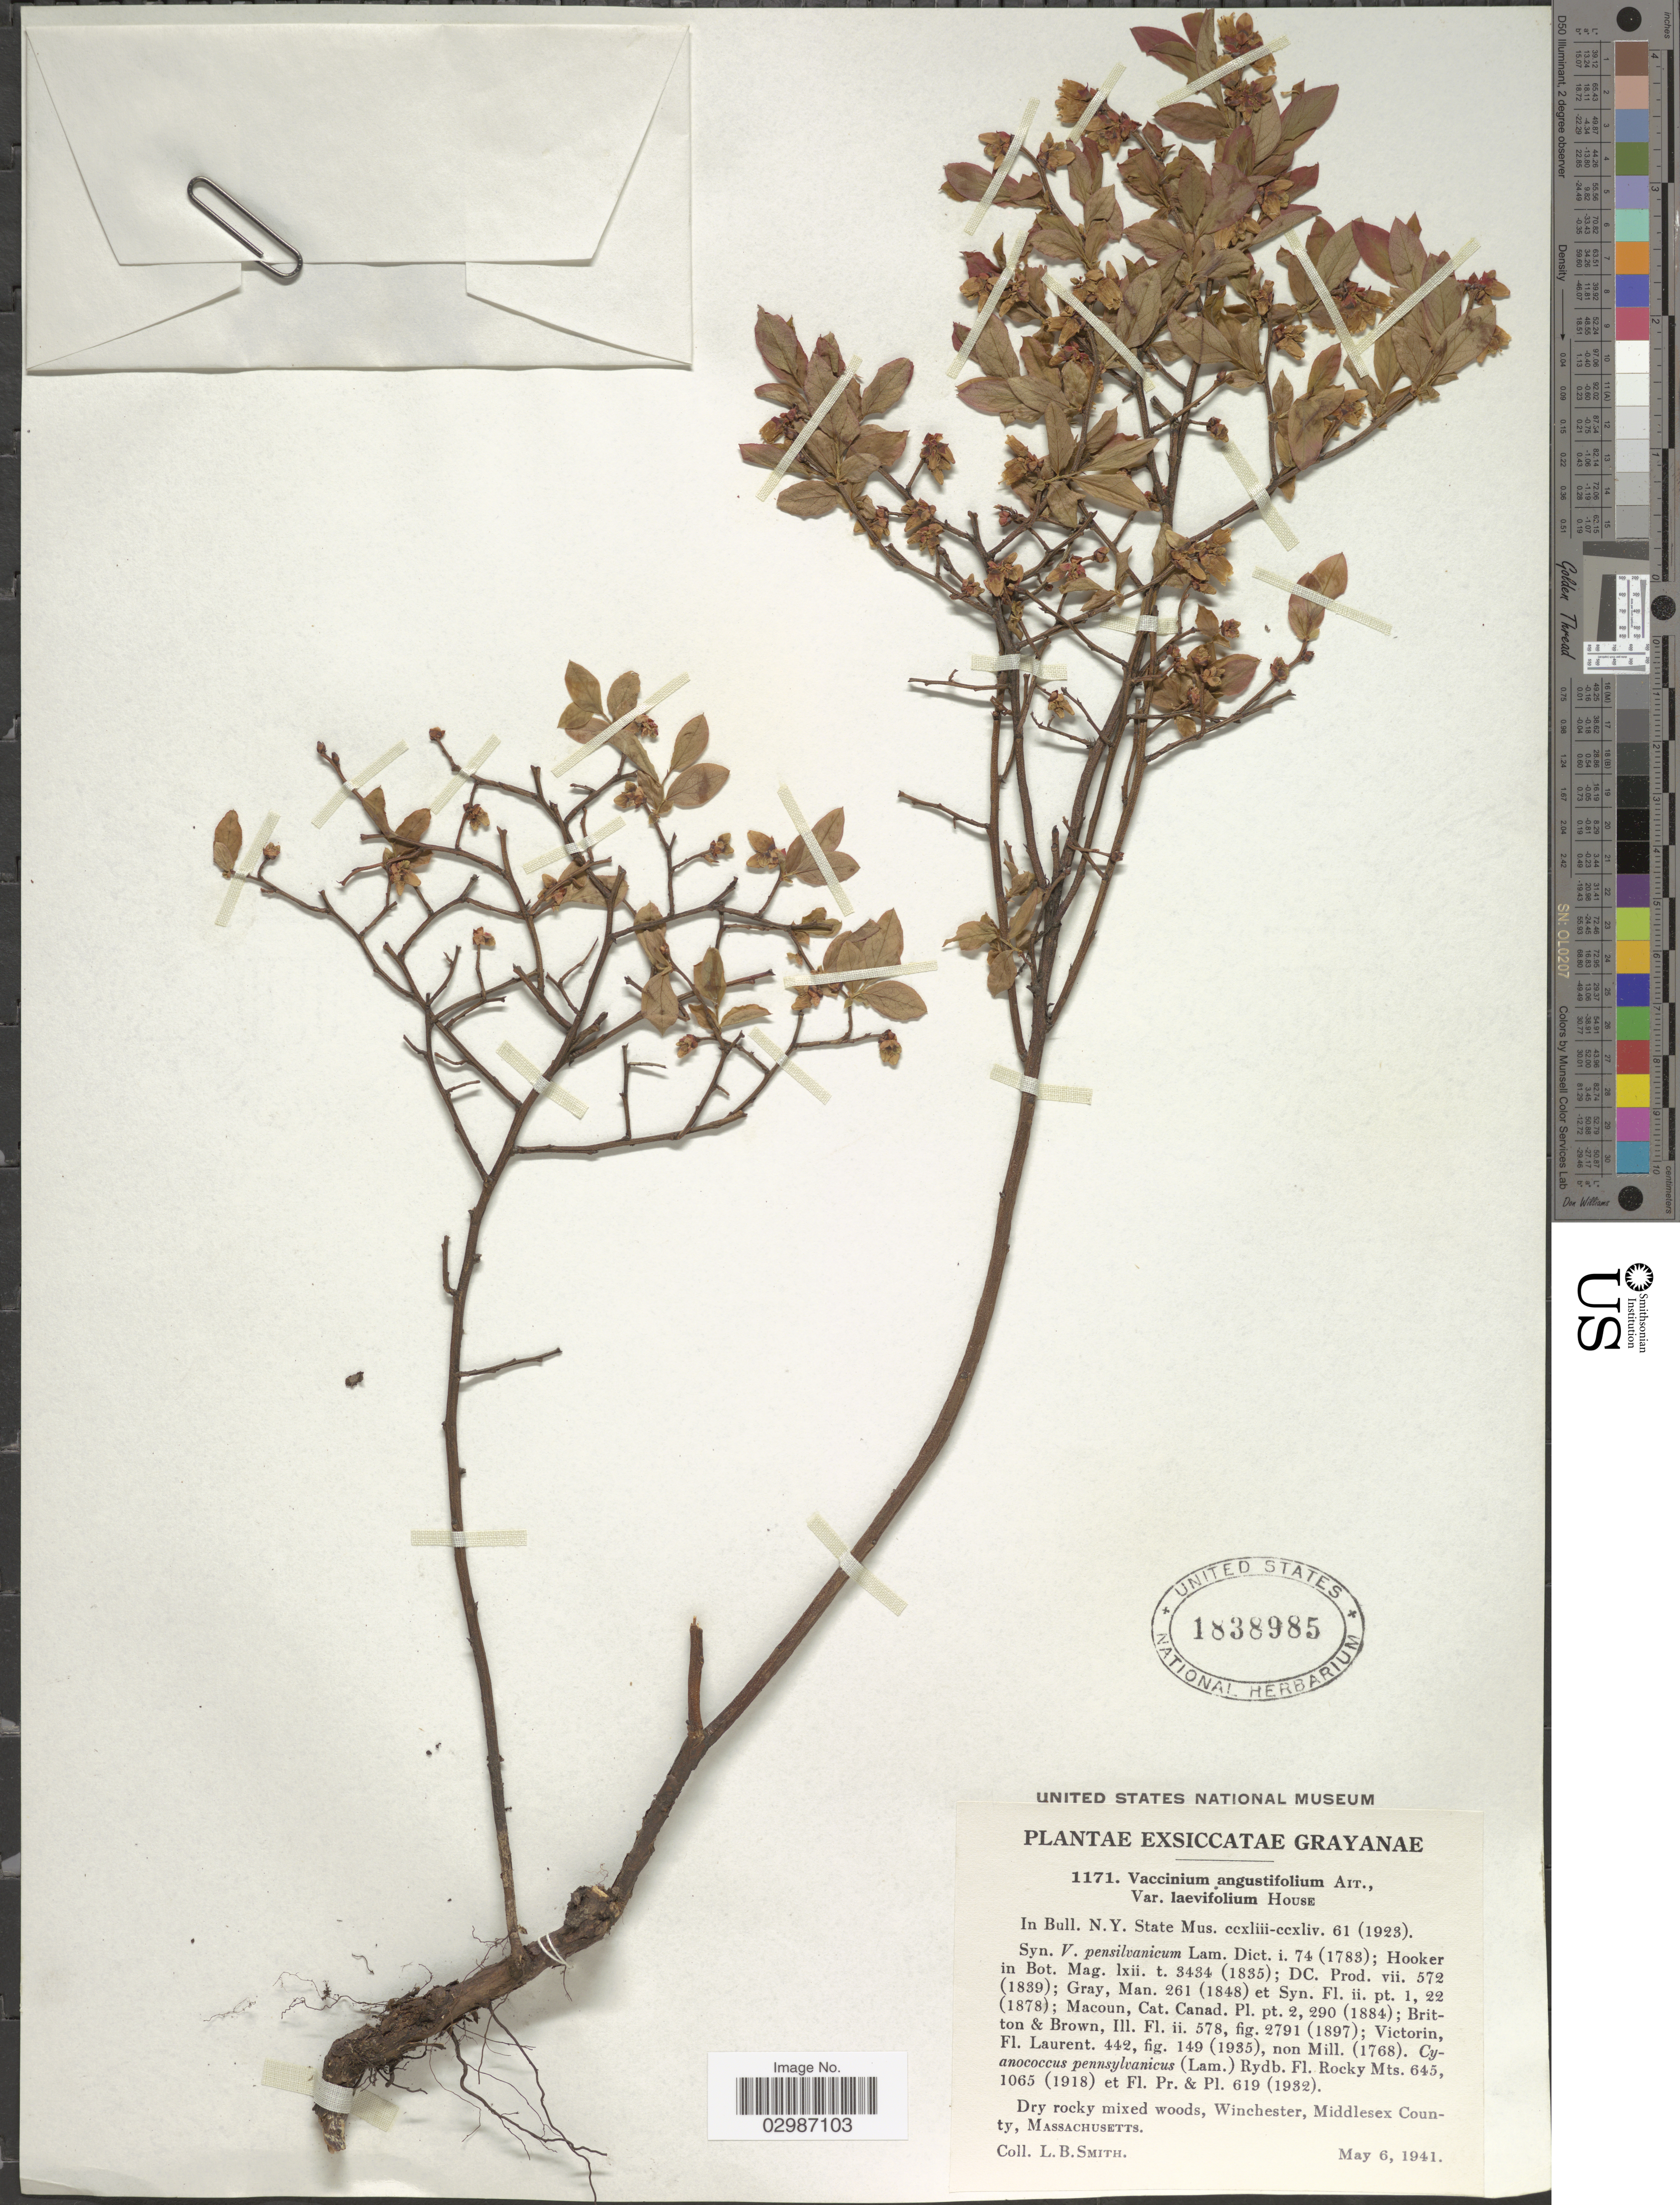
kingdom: Plantae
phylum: Tracheophyta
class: Magnoliopsida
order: Ericales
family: Ericaceae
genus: Vaccinium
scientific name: Vaccinium angustifolium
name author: Aiton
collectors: L. Smith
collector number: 1171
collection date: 1941-05-06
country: United States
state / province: Massachusetts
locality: Dry rocky mixed woods, Winchester, Middlesex County.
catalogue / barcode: US 1838985